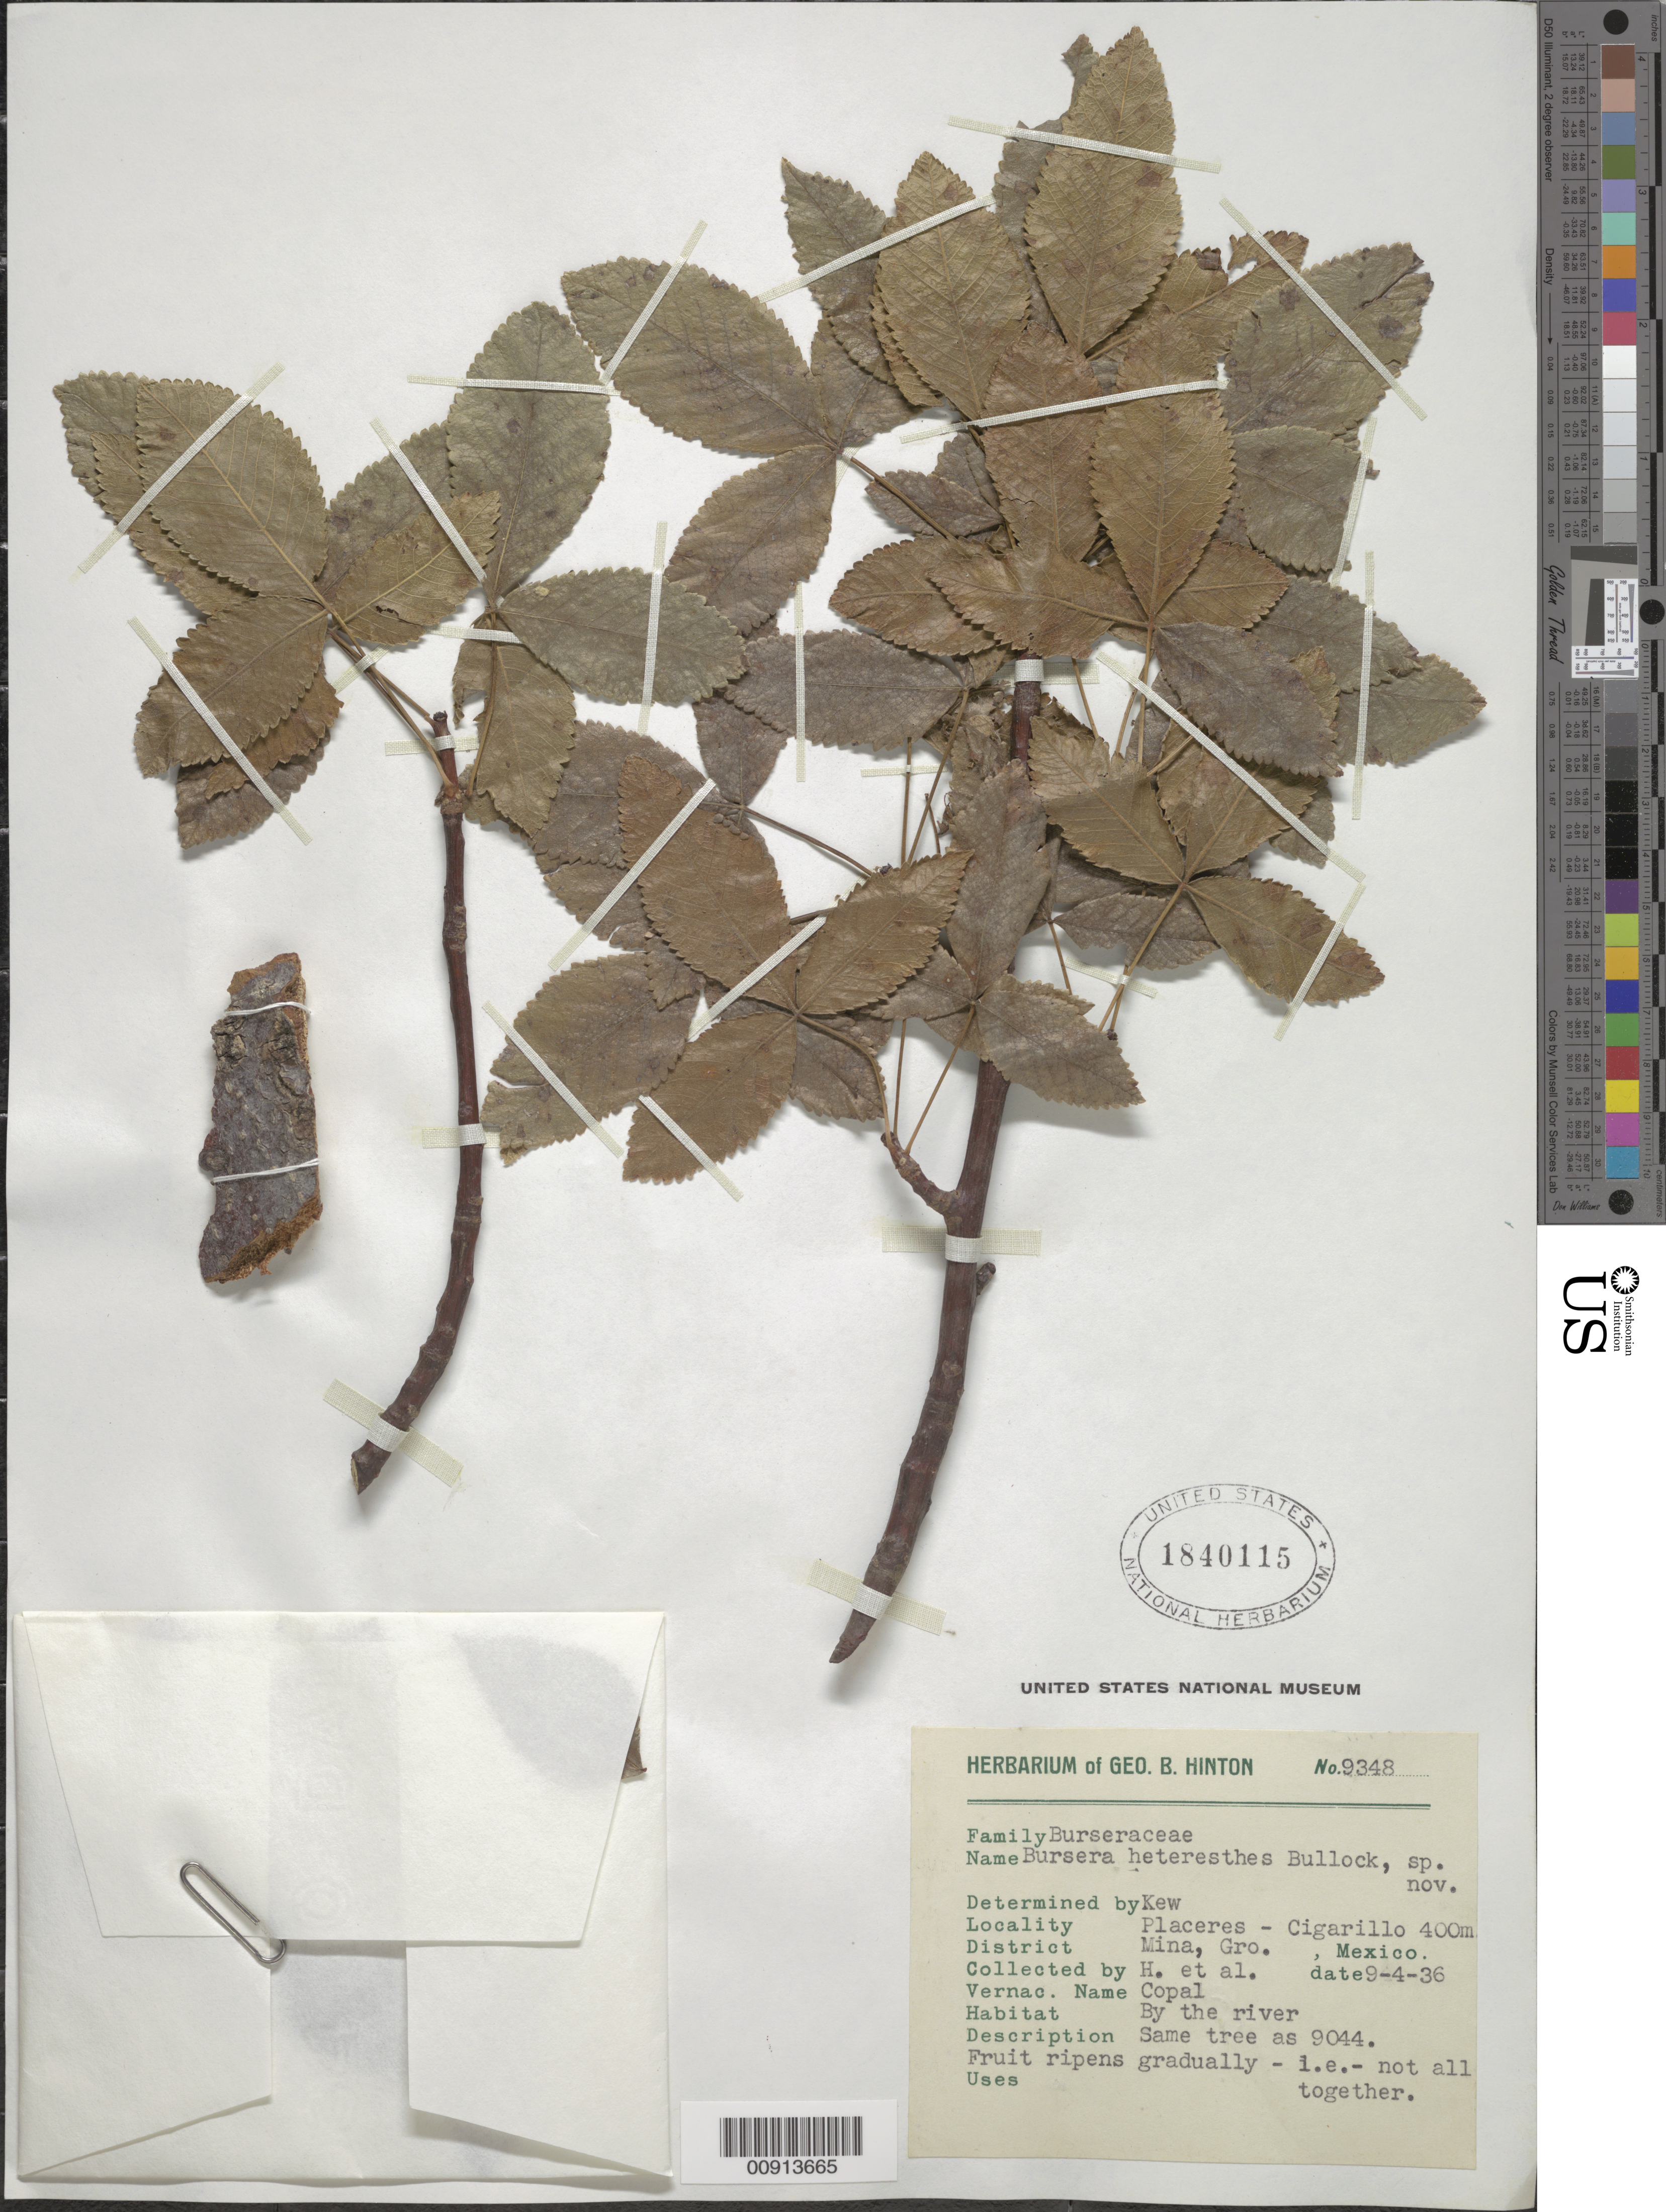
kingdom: Plantae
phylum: Tracheophyta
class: Magnoliopsida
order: Sapindales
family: Burseraceae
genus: Bursera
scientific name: Bursera heteresthes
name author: Bullock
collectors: G. B. Hinton & et al.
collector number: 9348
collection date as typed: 04 Sep 1936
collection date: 1936-09-04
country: Mexico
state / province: Guerrero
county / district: Mina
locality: Placeres - Cigarillo, District Mina, Guerrero.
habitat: By the river.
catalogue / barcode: US 1840115